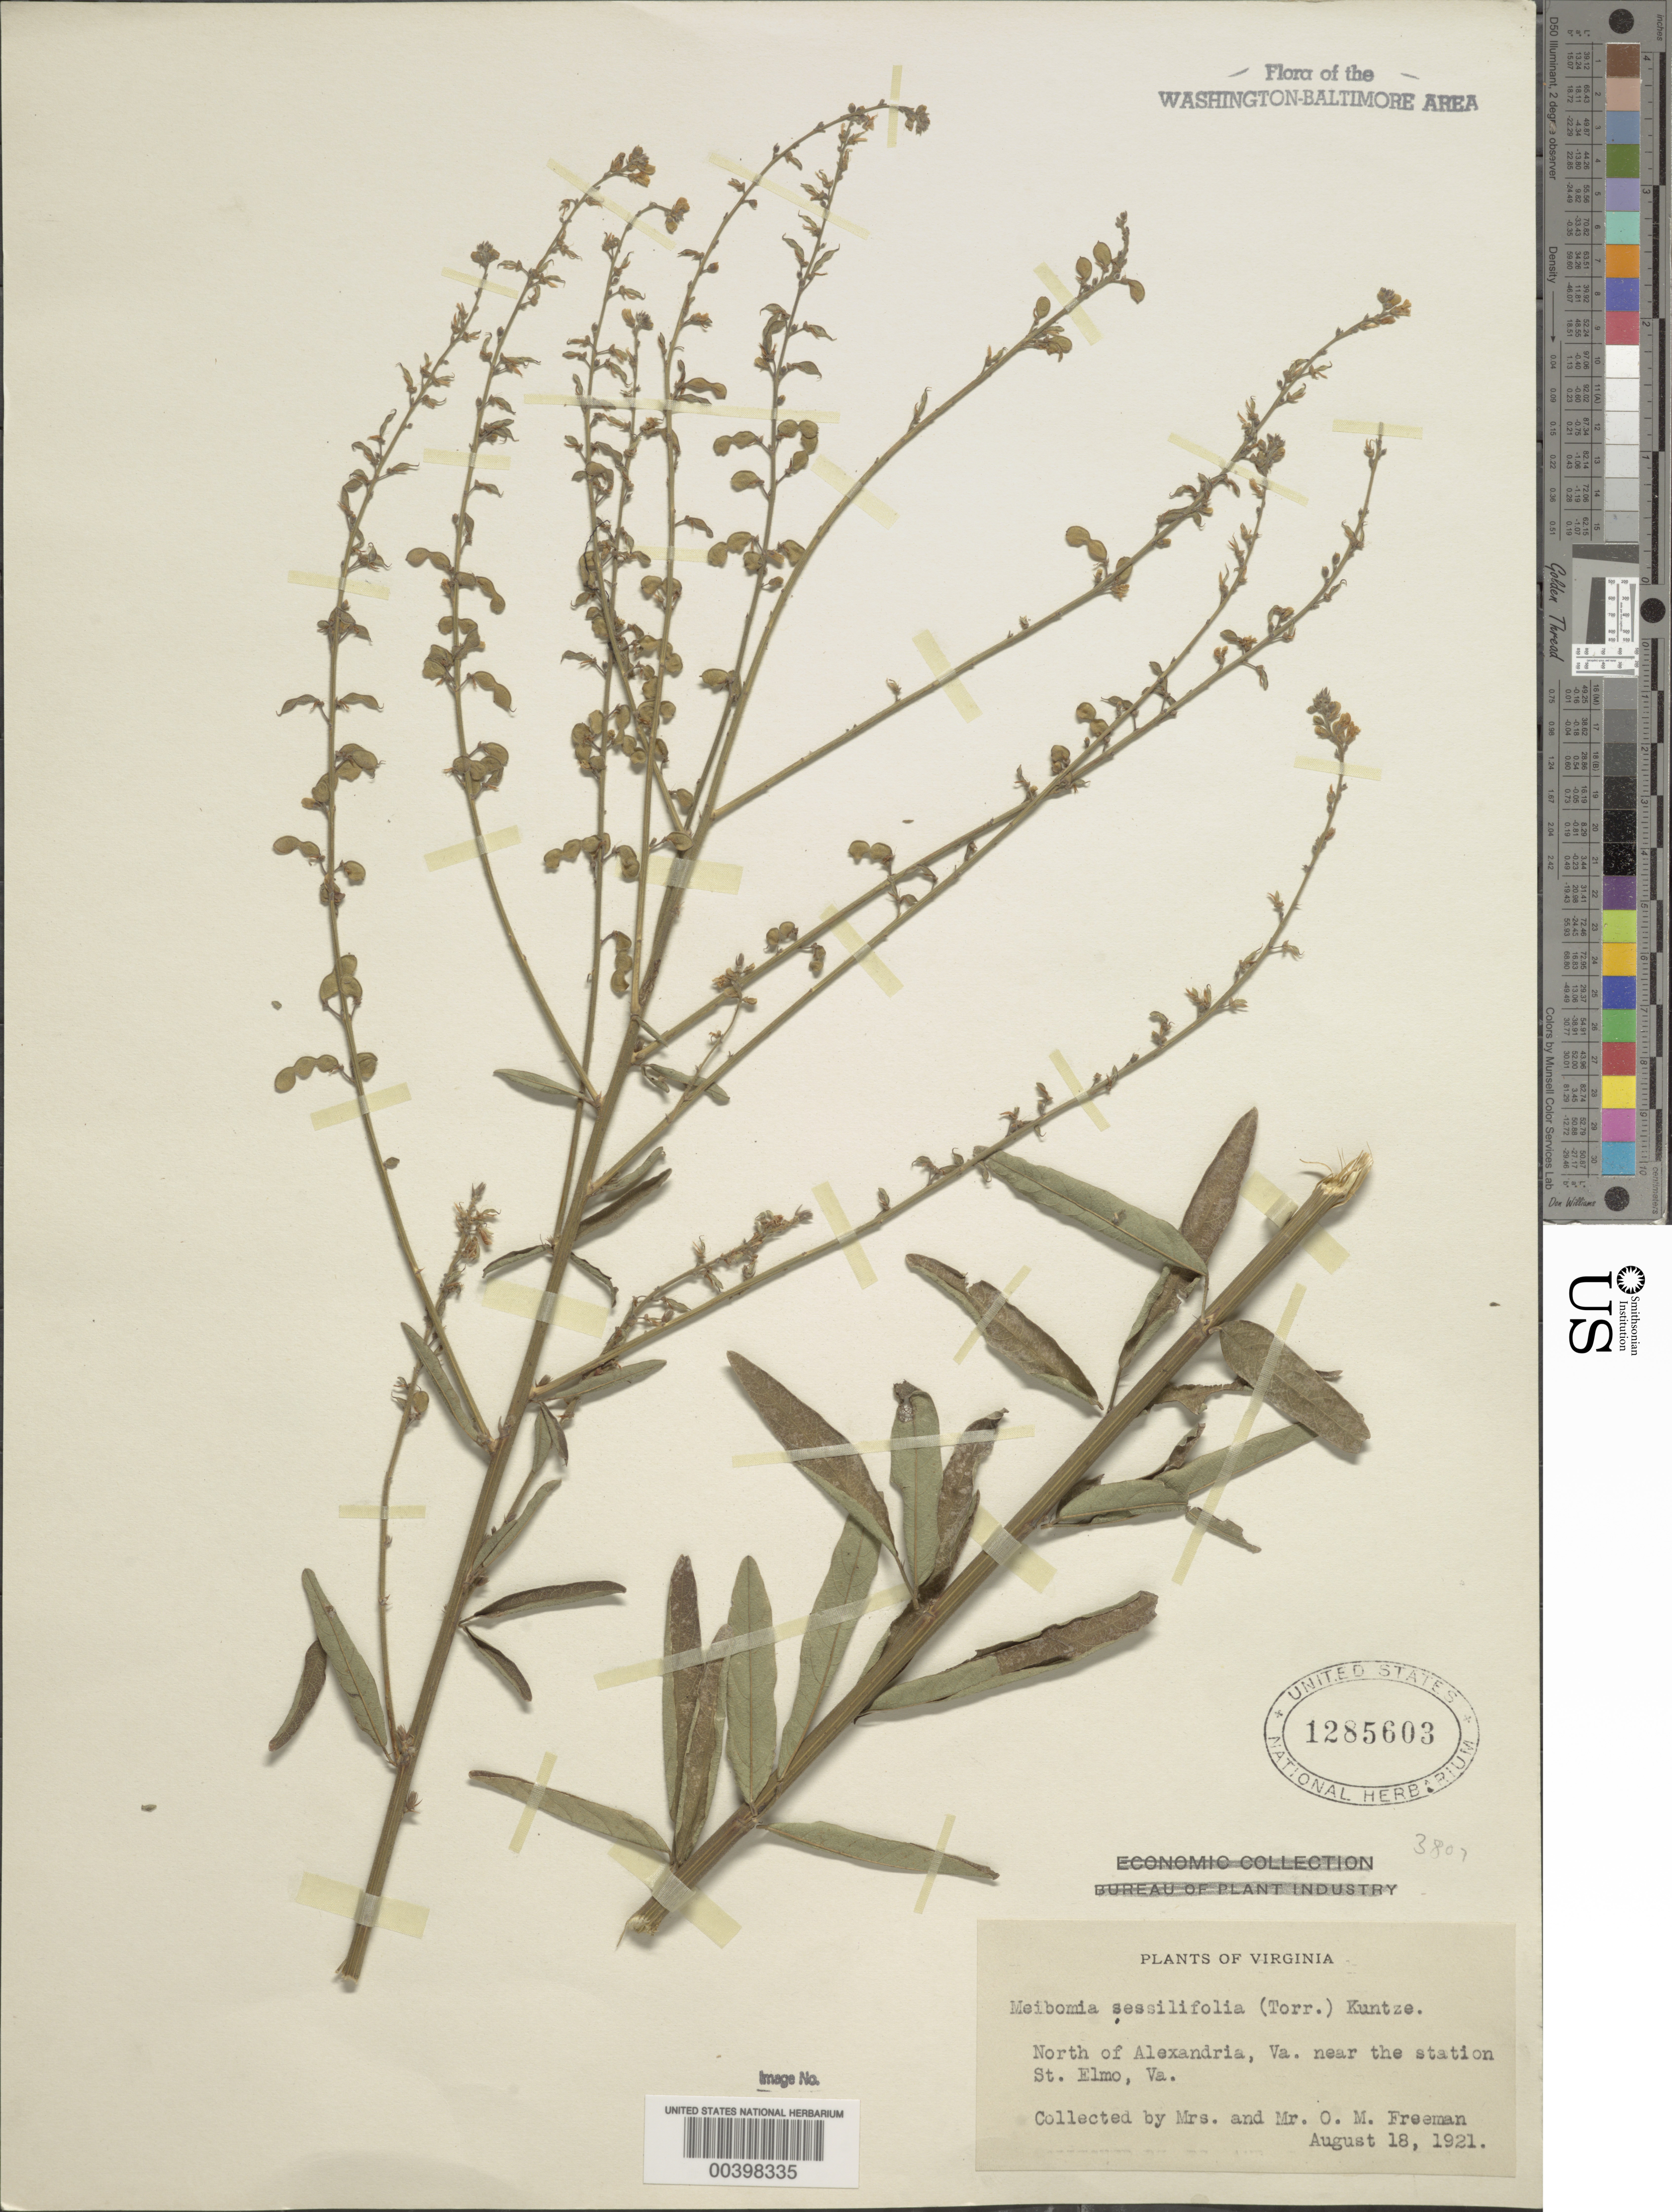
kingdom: Plantae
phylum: Tracheophyta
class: Magnoliopsida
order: Fabales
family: Fabaceae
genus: Desmodium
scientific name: Desmodium sessilifolium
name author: Torr. & A. Gray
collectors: O. Freeman & Freeman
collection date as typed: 18 Aug 1921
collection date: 1921-08-18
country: United States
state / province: Virginia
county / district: City of Alexandria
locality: North of Alexandria, near St. Elmo Station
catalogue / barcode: US 1285603